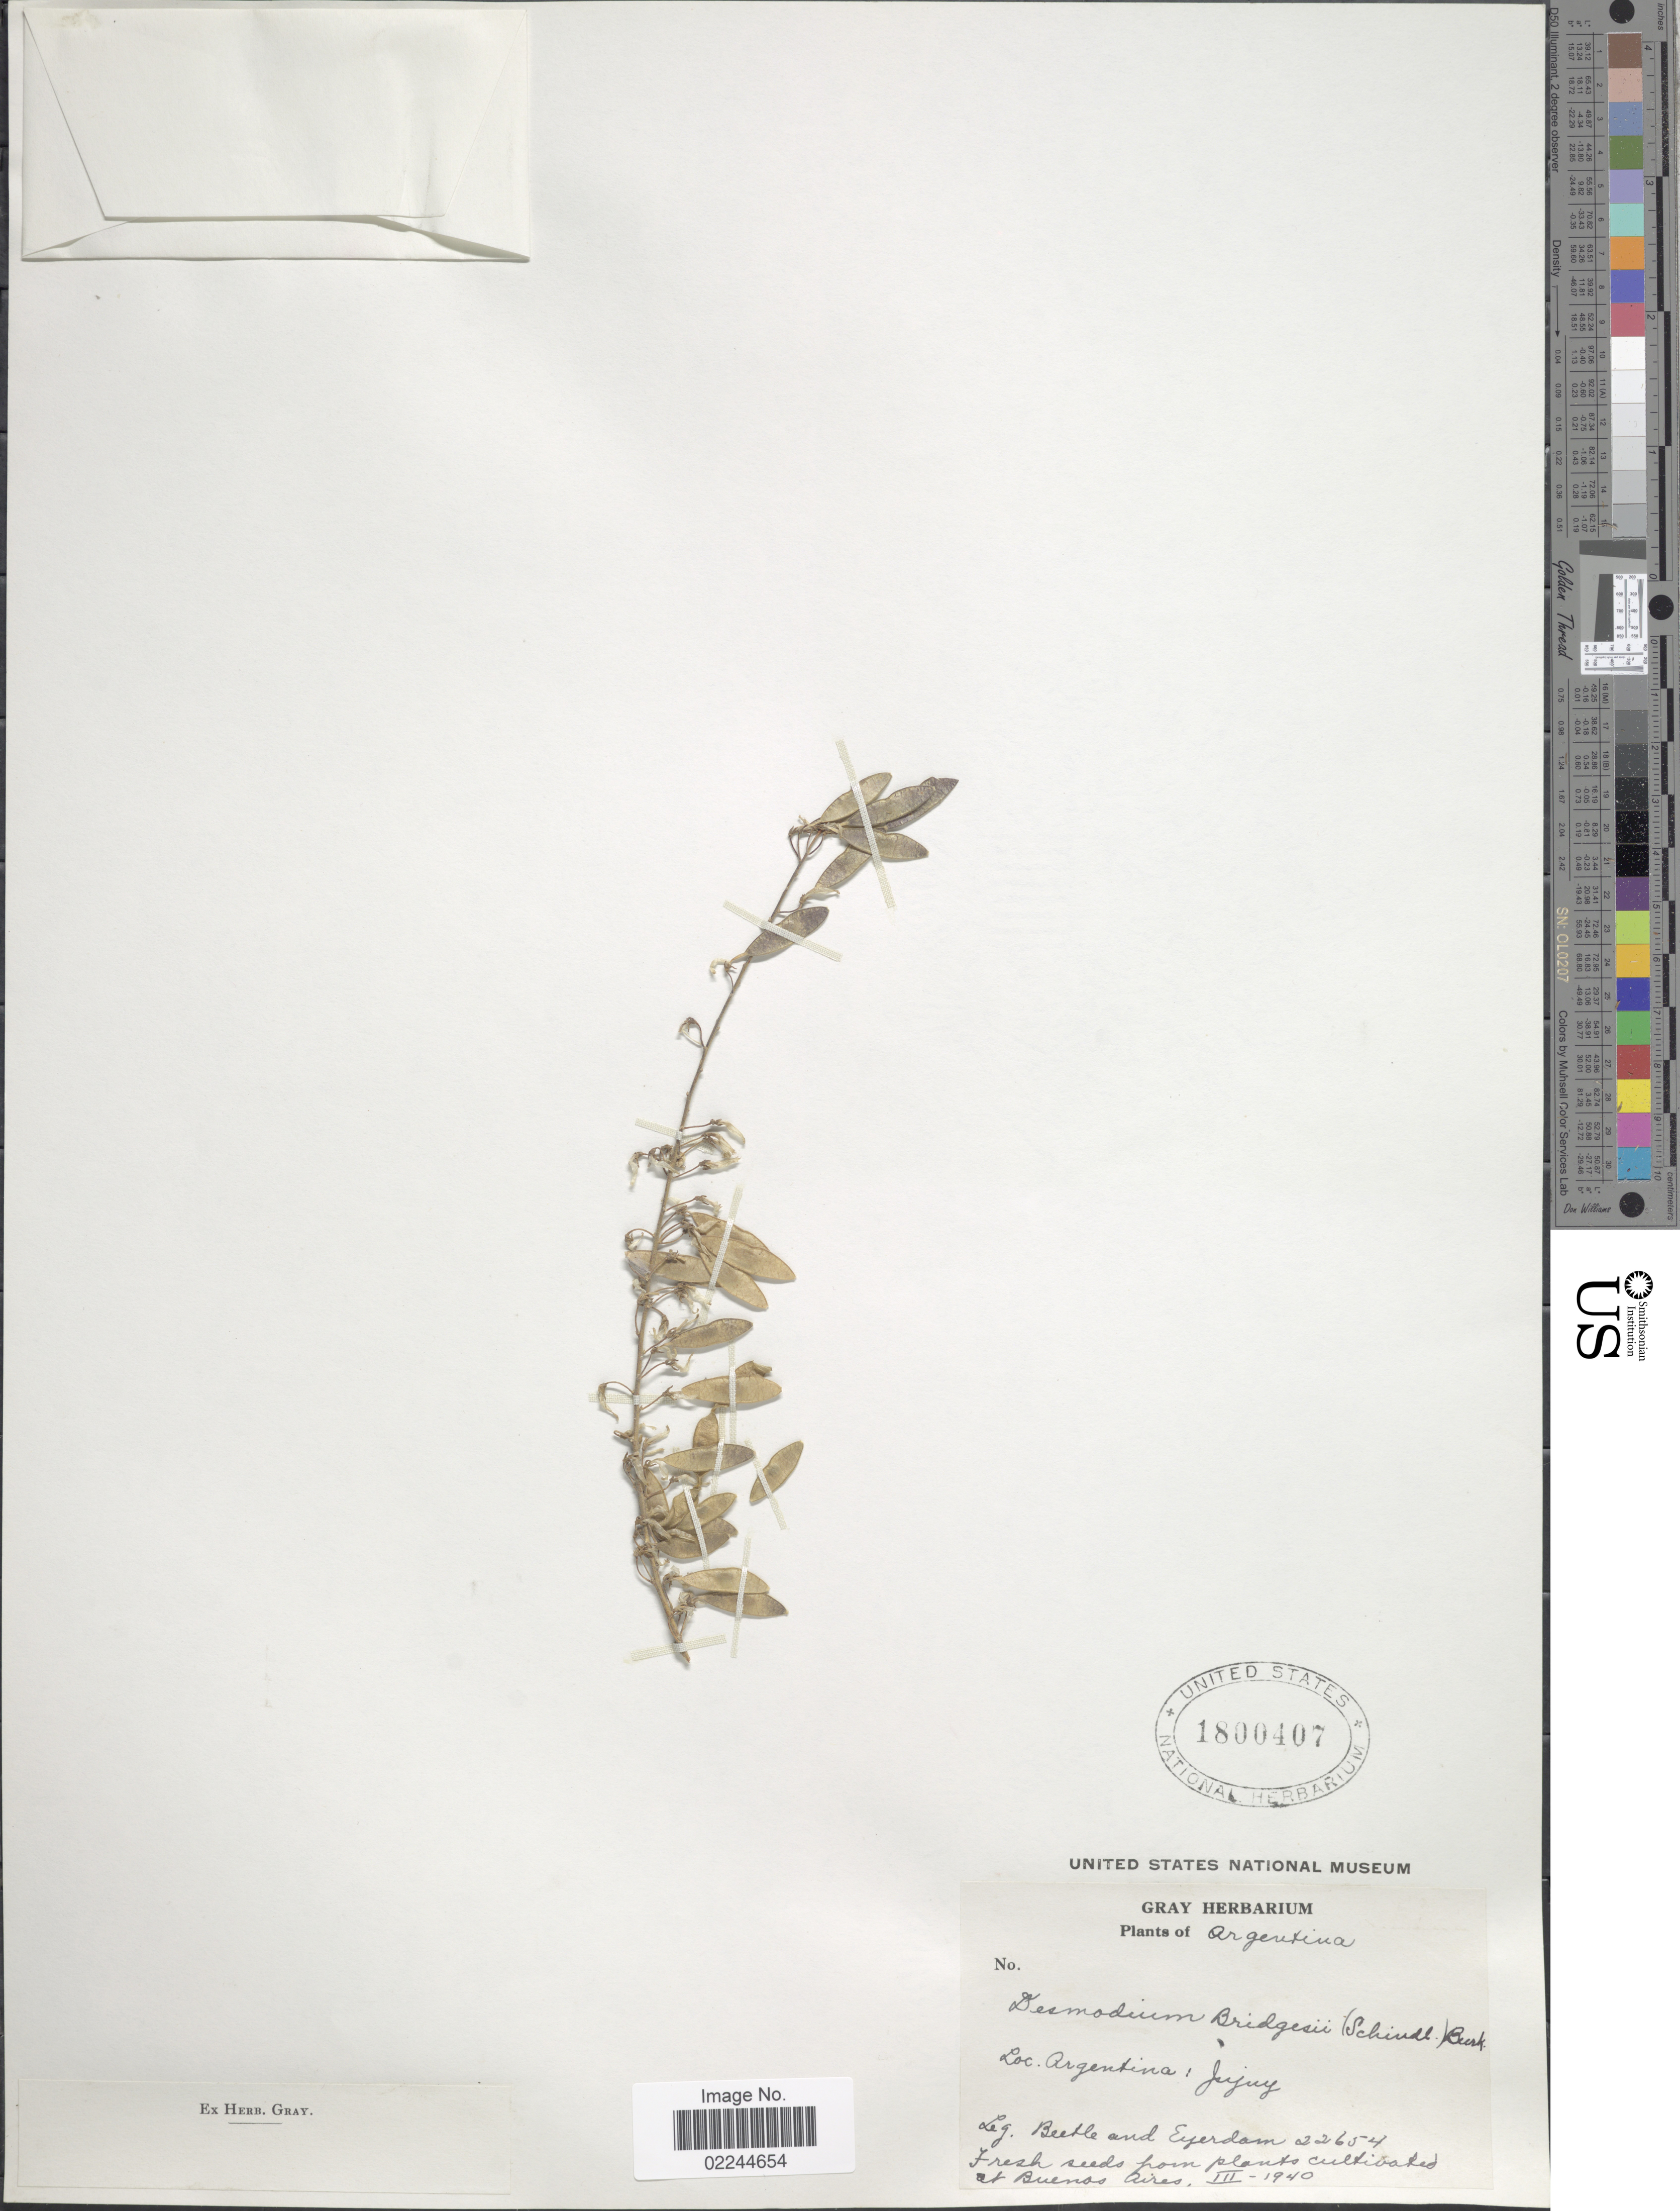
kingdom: Plantae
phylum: Tracheophyta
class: Magnoliopsida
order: Fabales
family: Fabaceae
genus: Desmodium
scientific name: Desmodium bridgesii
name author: (Schindl.) Burkart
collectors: Beetle & -. Eyerdam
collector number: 22654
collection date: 1940-03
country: Argentina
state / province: Buenos Aires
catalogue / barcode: US 1800407